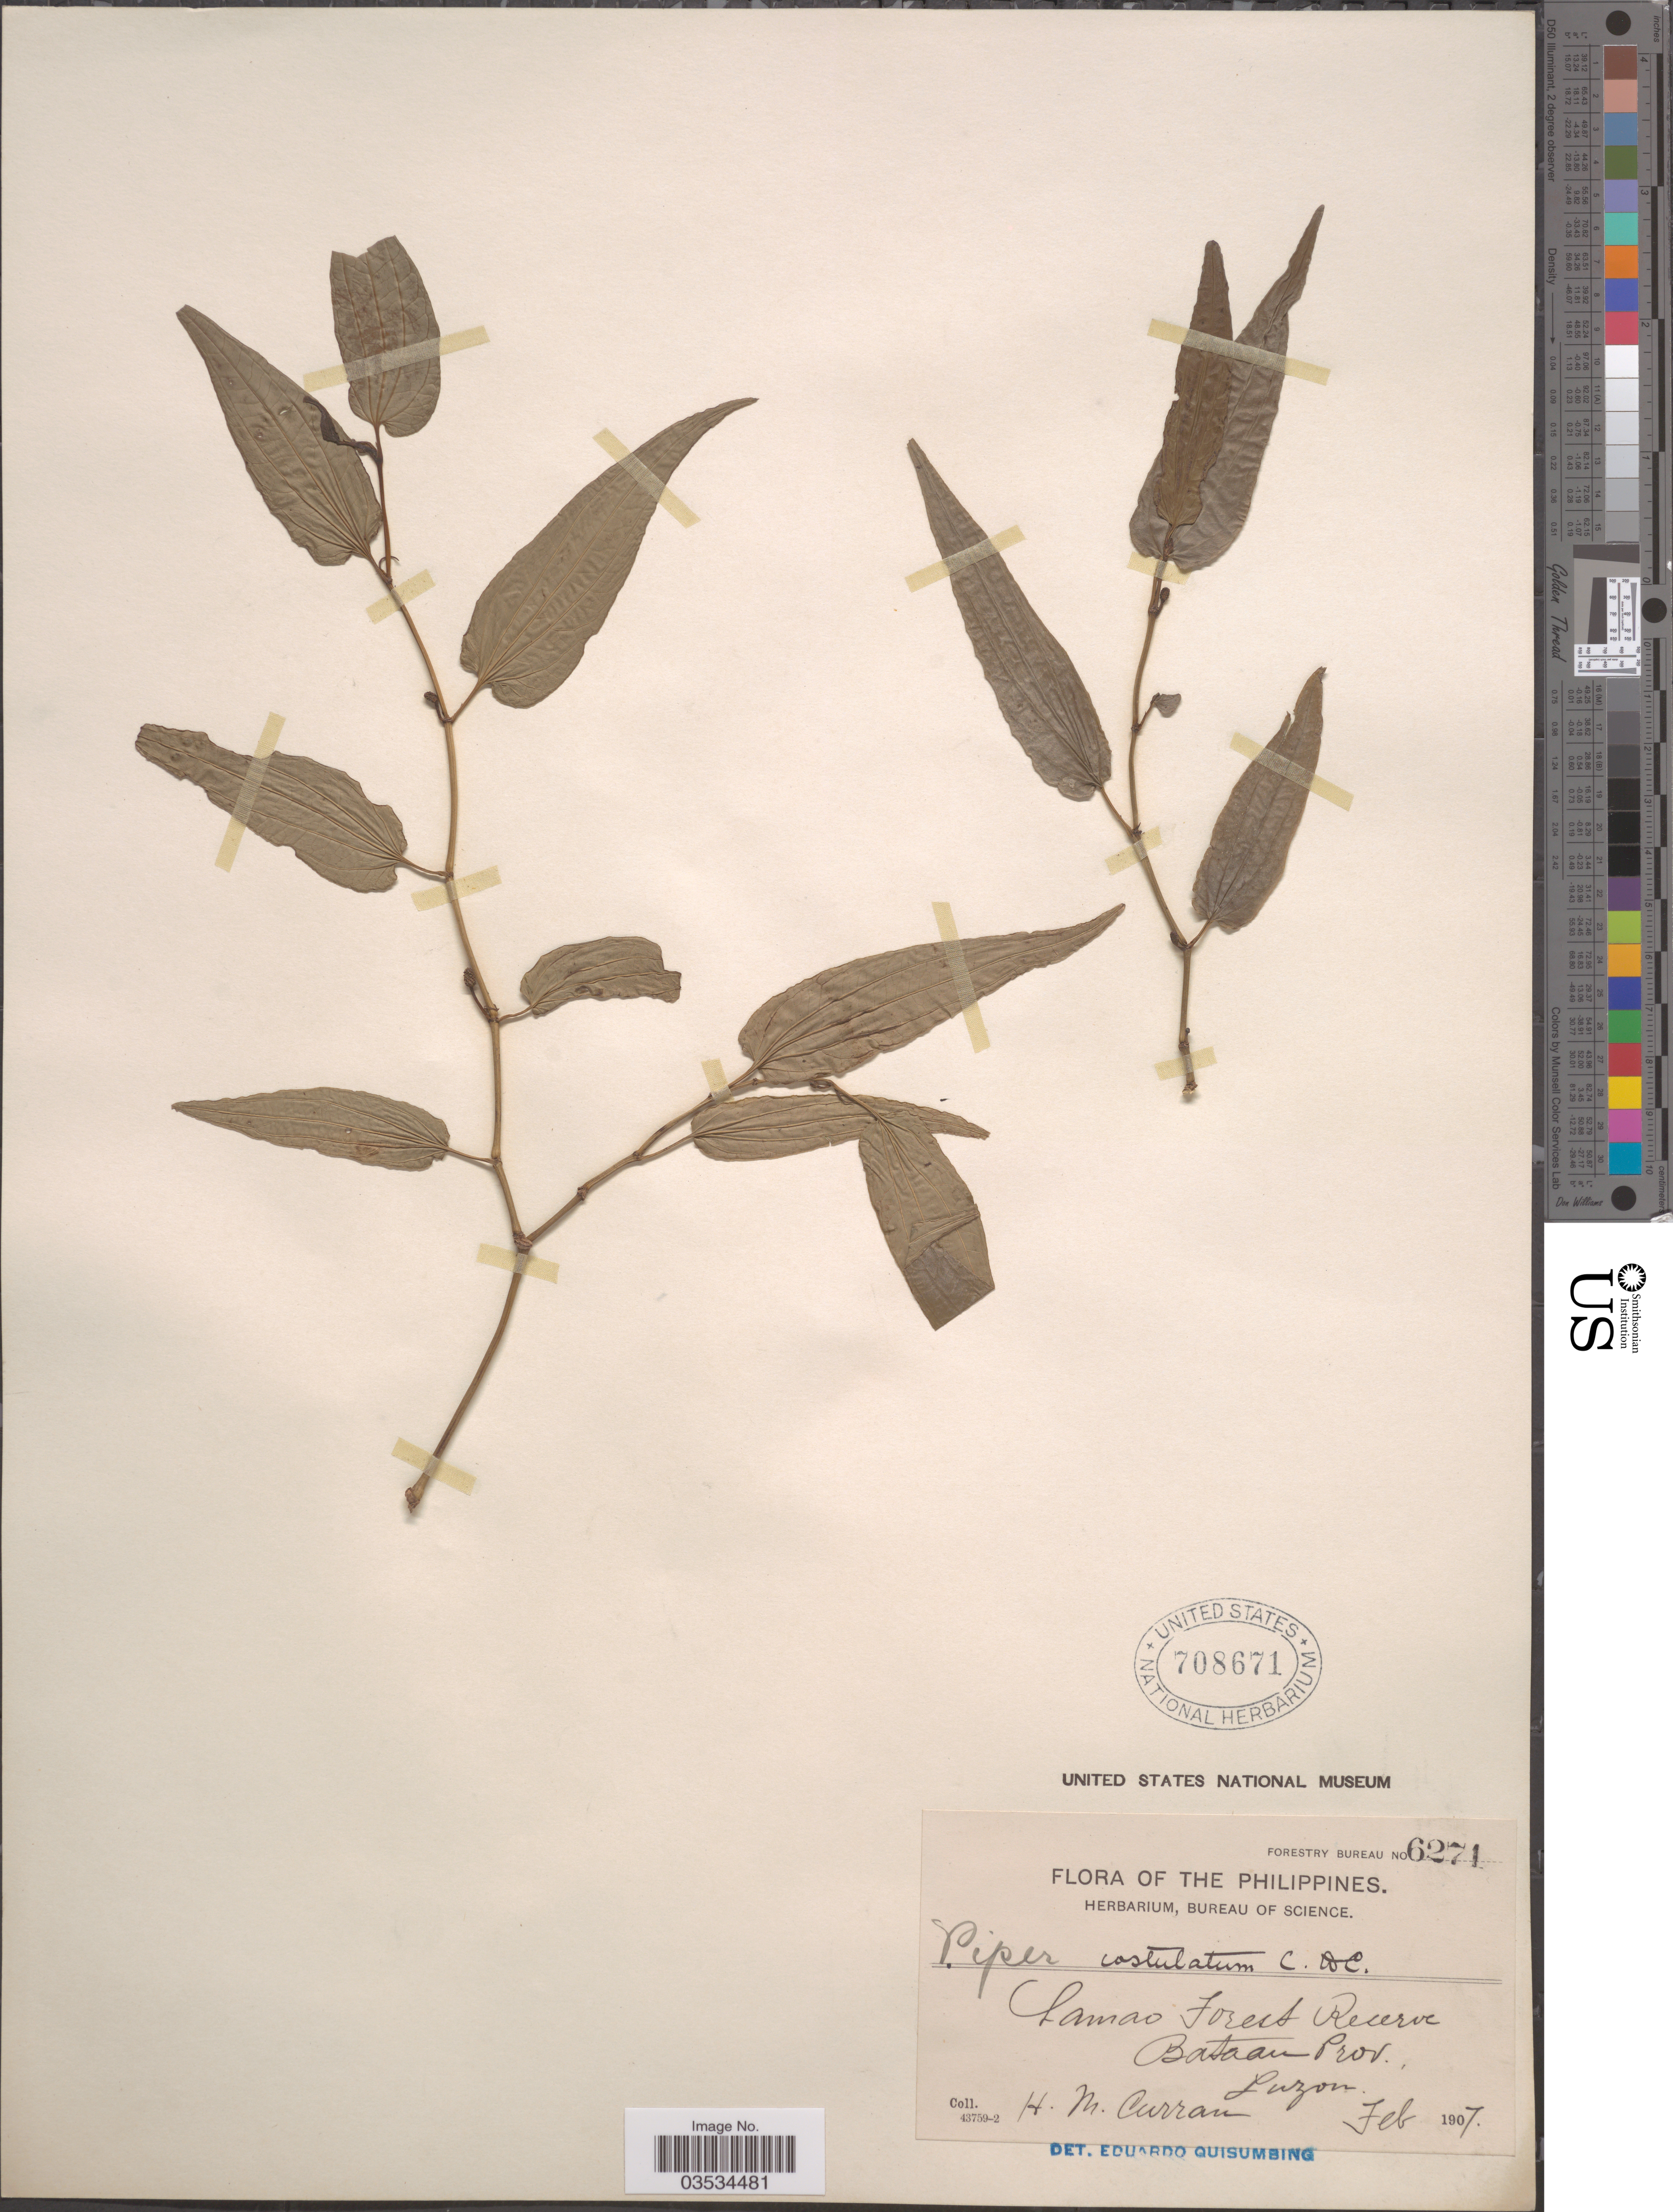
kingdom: Plantae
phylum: Tracheophyta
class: Magnoliopsida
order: Piperales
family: Piperaceae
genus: Piper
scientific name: Piper costulatum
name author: C. DC.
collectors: H. M. Curran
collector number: Forestry Bureau 6271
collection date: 1907-02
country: Philippines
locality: Lamao Forest Reserve. Bataan Prov., Luzon.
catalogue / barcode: US 708671